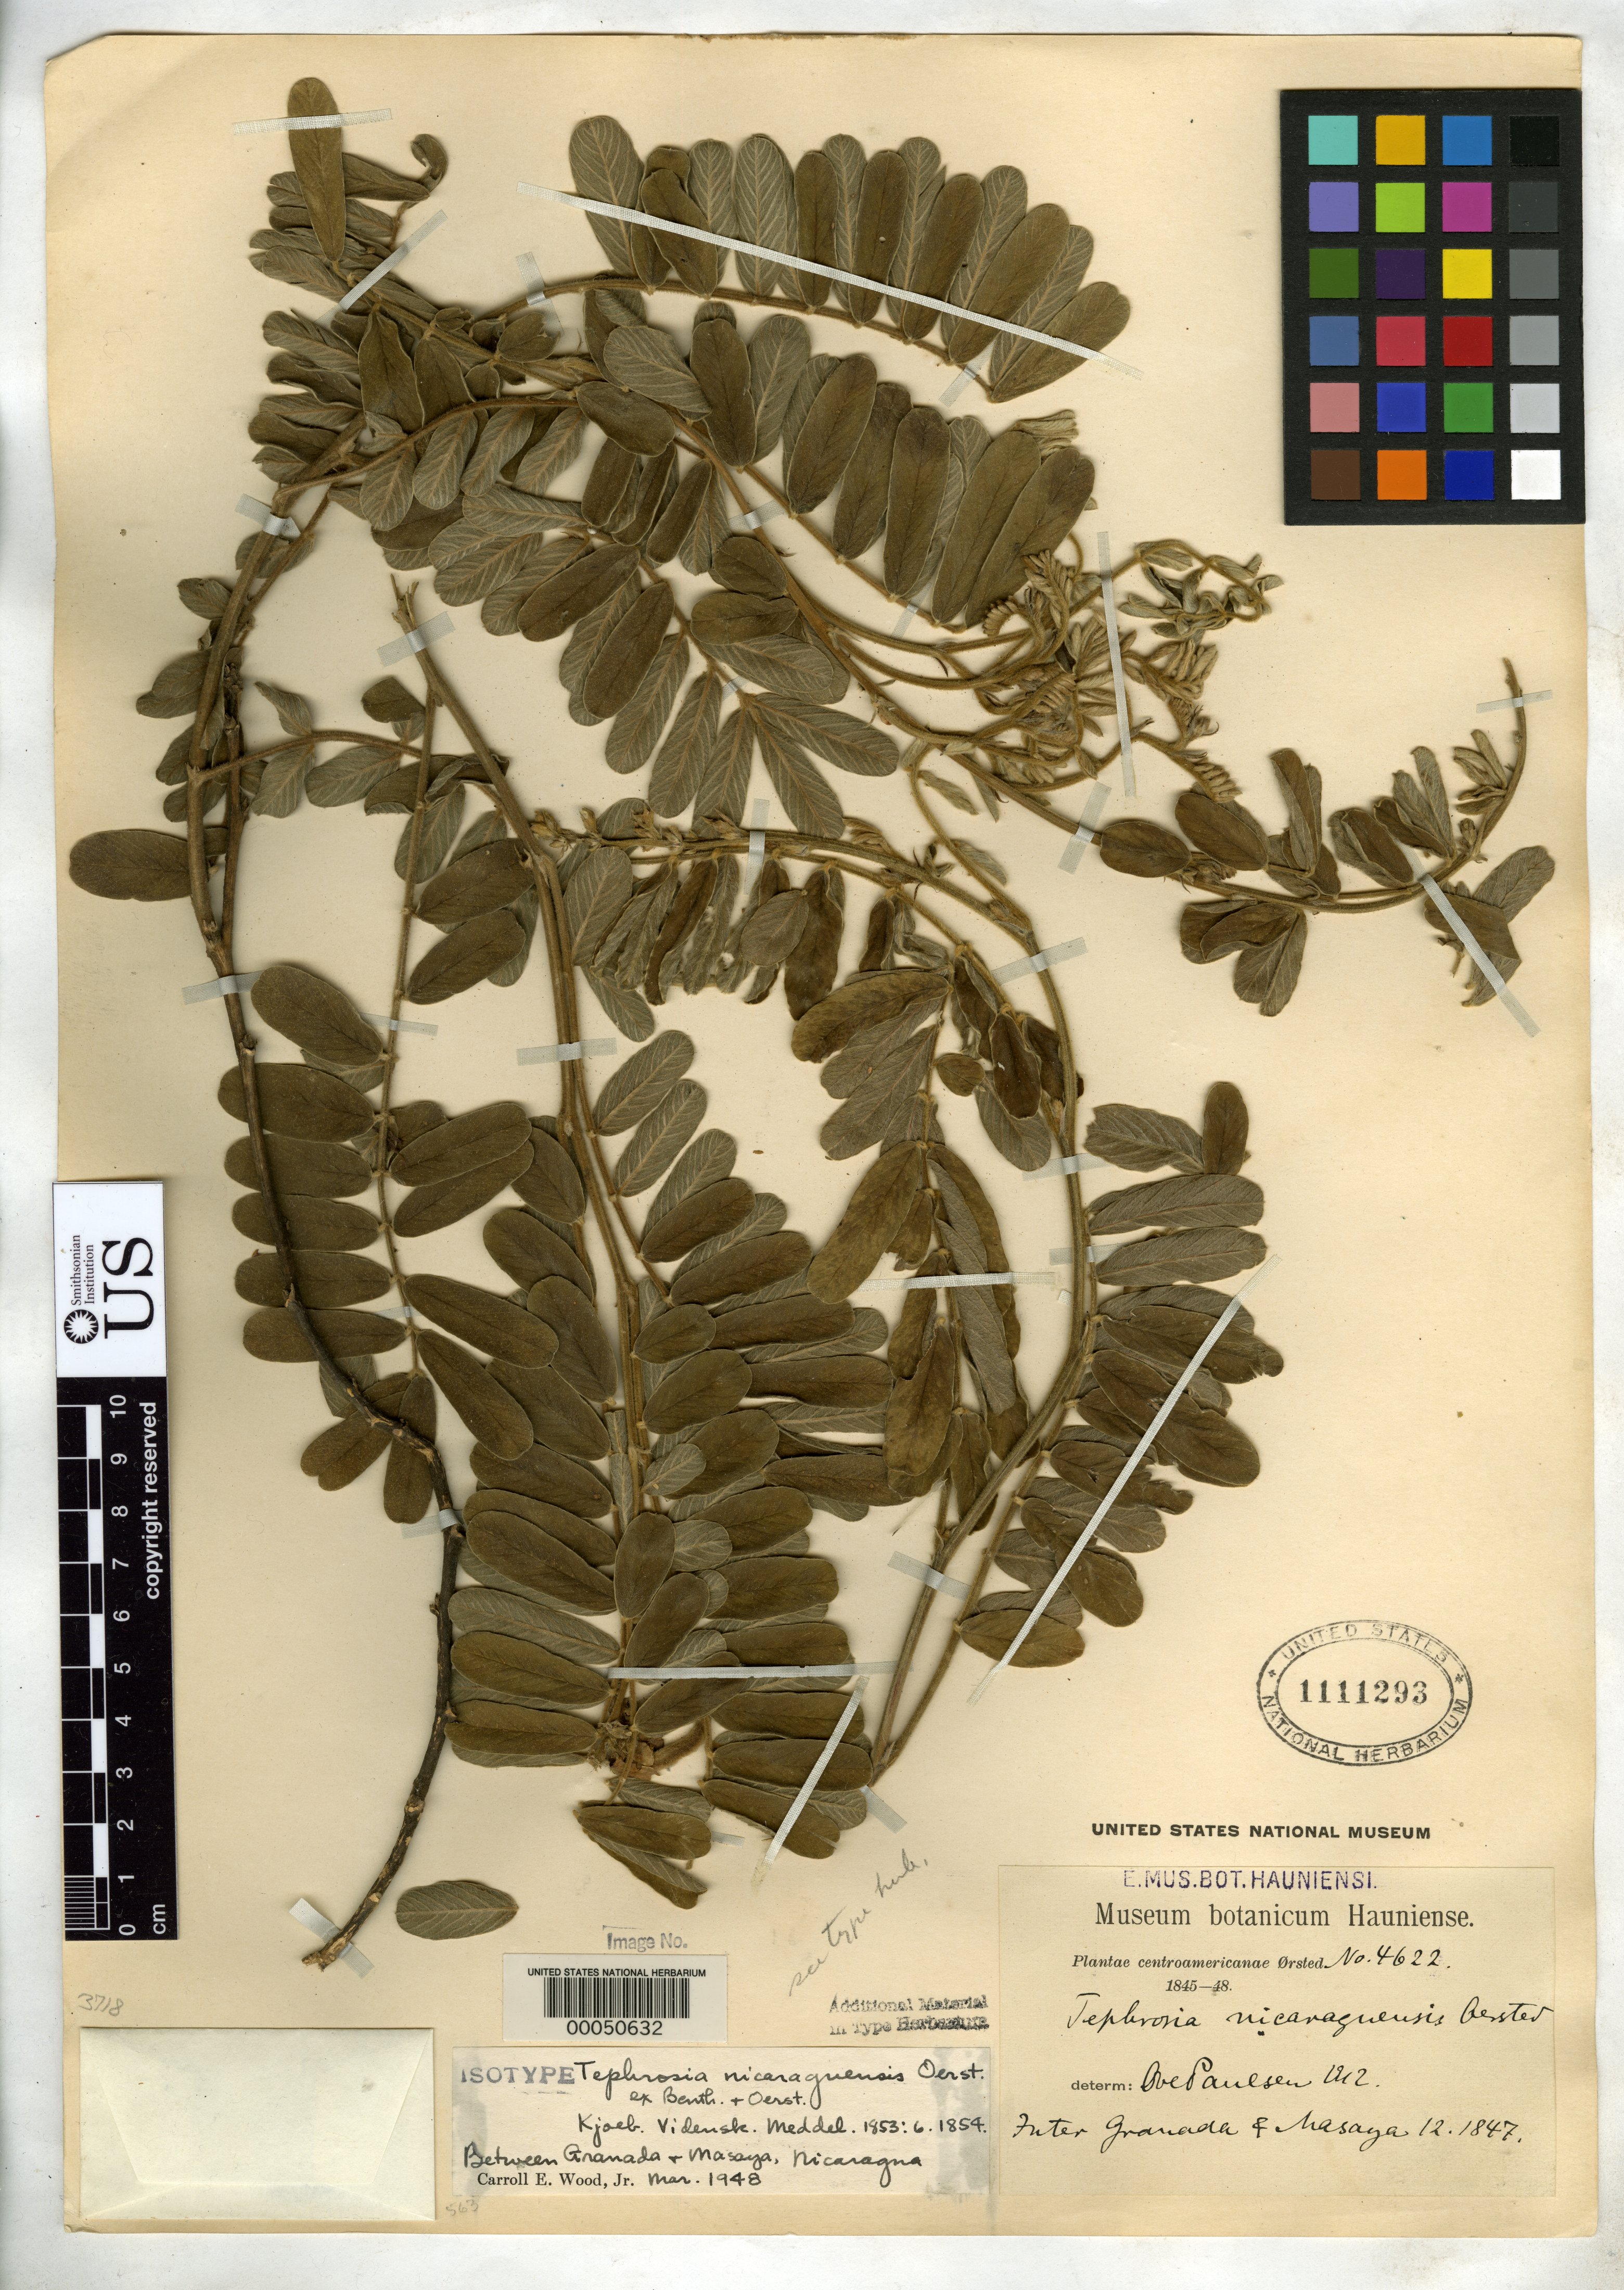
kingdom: Plantae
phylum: Tracheophyta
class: Magnoliopsida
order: Fabales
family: Fabaceae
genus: Tephrosia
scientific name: Tephrosia nicaraguensis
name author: Oerst.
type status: Isotype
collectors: A. S. Oersted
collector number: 4622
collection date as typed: Dec 1847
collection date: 1847-12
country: Nicaragua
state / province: Masaya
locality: Between granada and masaya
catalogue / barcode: US 1111293